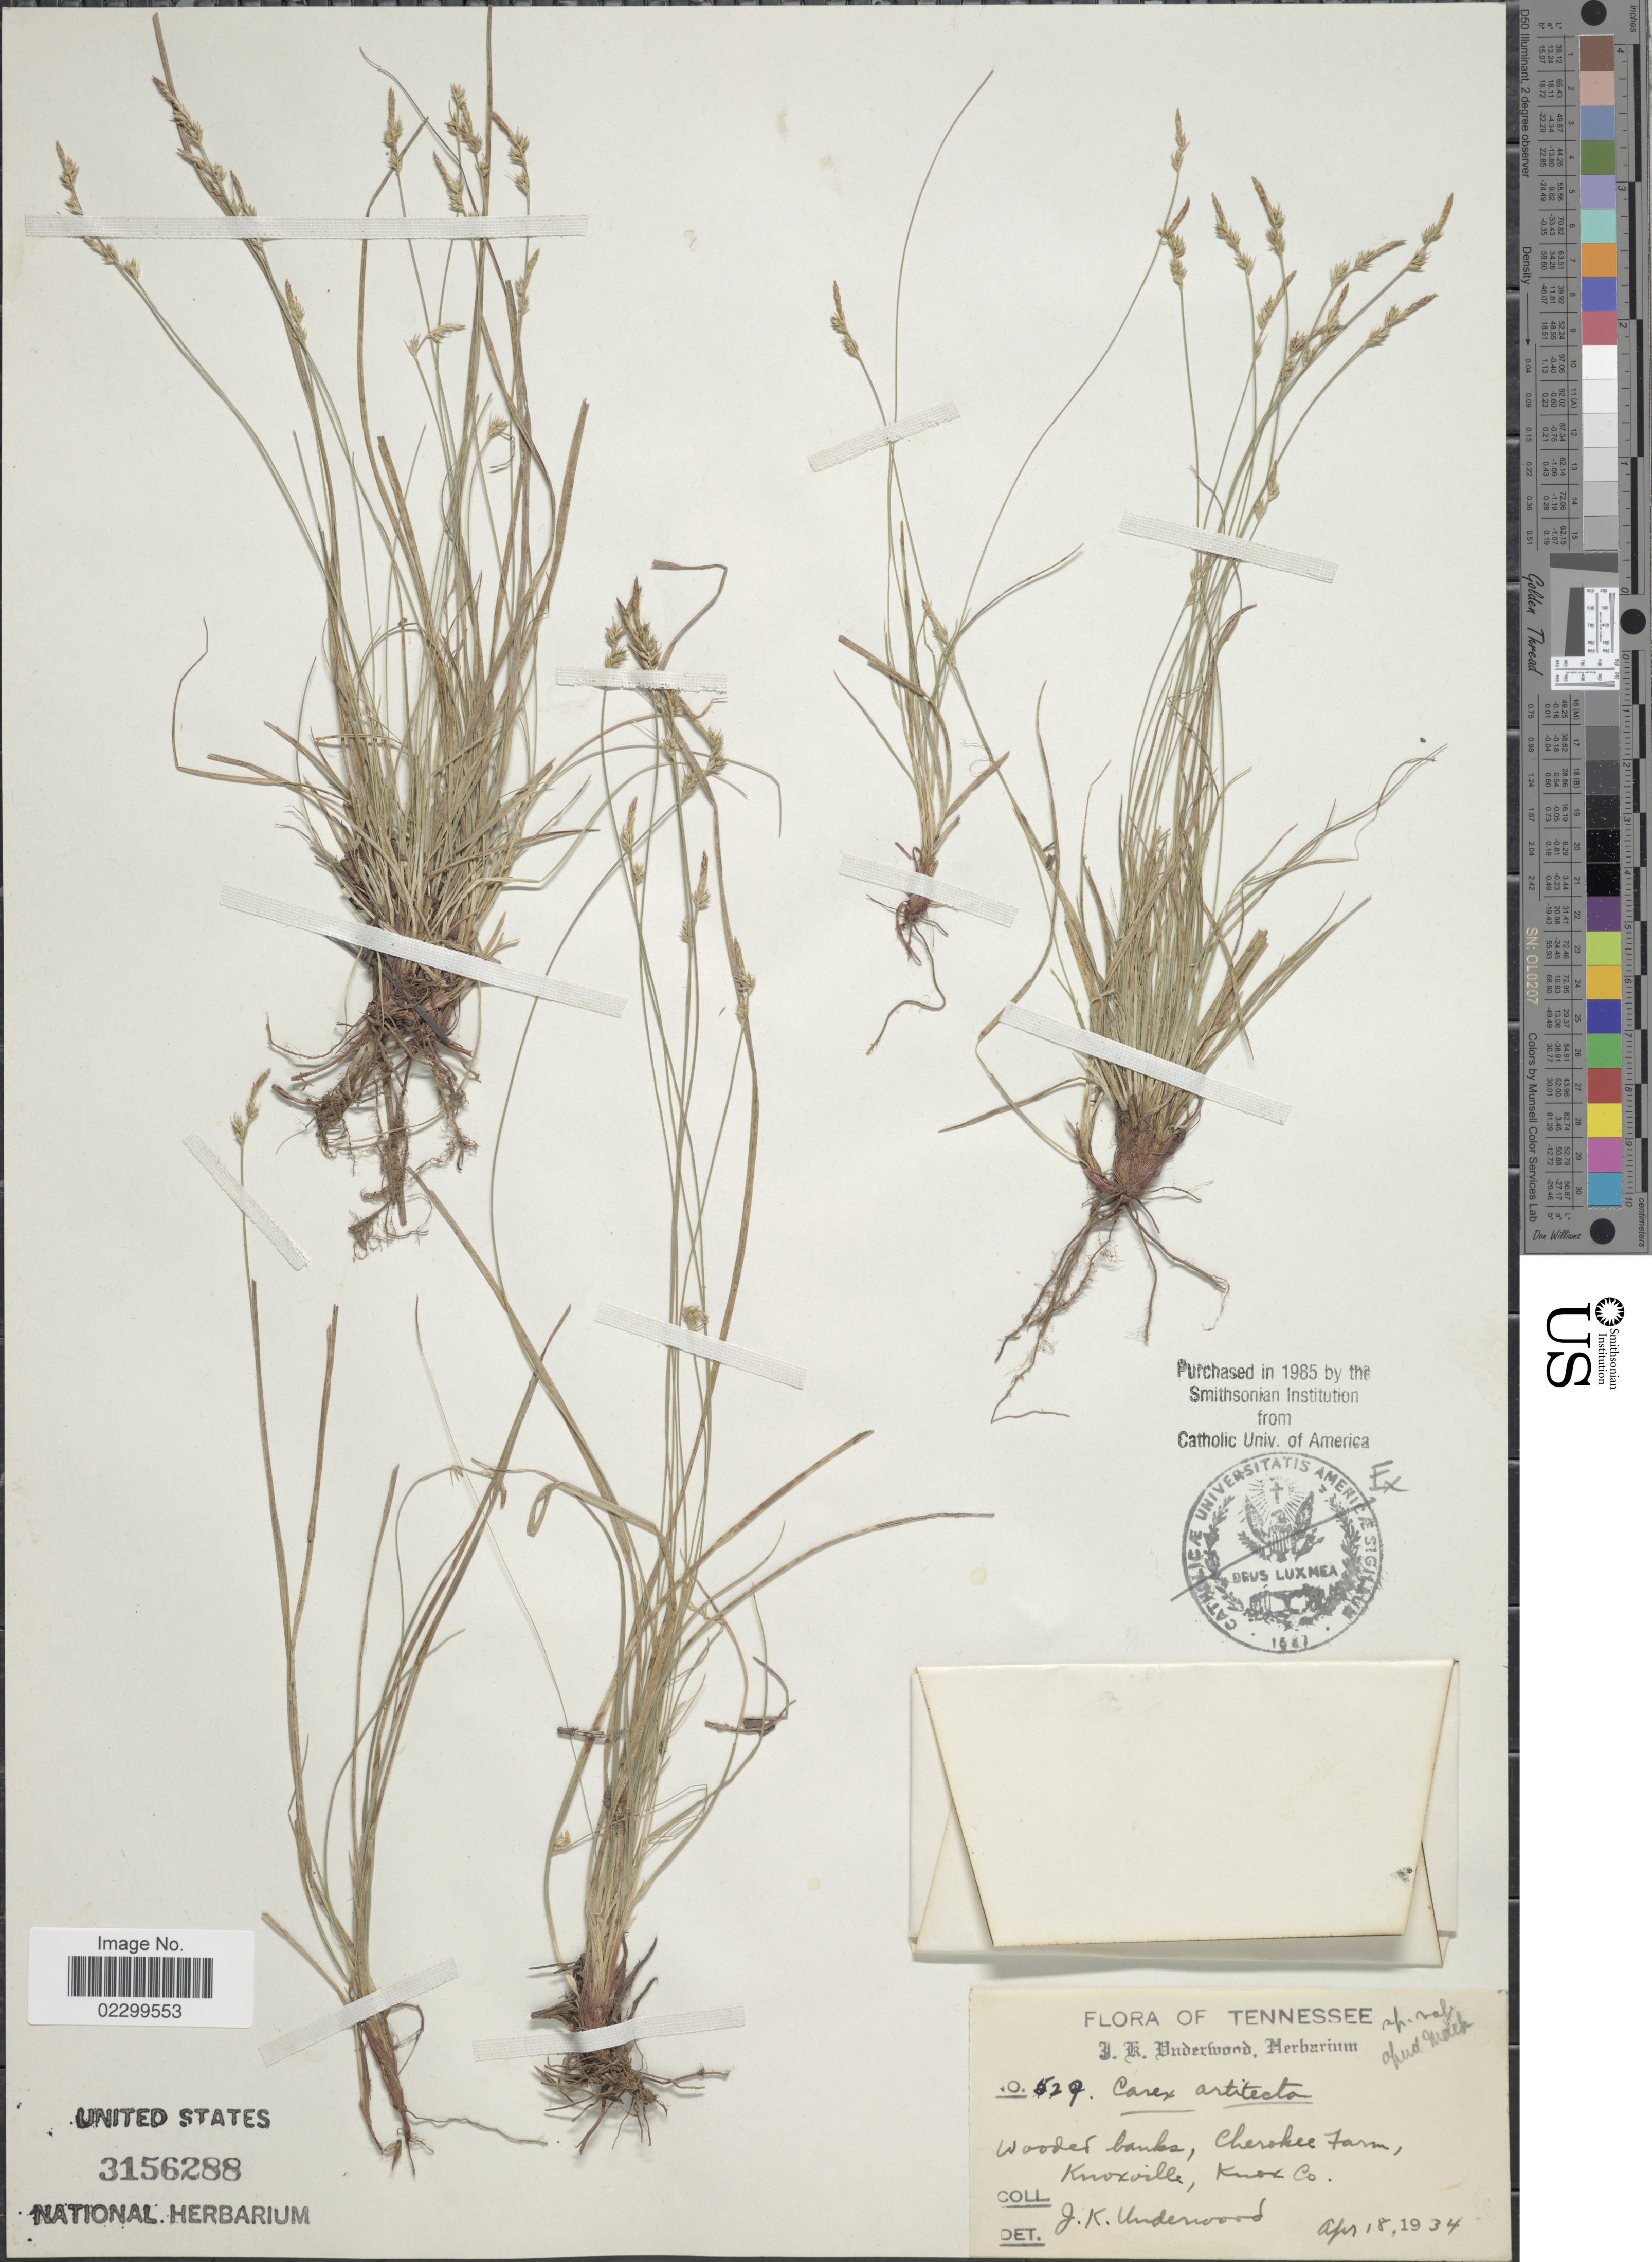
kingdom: Plantae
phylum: Tracheophyta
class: Liliopsida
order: Poales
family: Cyperaceae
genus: Carex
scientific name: Carex albicans var. albicans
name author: Willd. ex Spreng.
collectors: J. K. Underwood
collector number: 529*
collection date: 1934-04-18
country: United States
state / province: Tennessee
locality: Wooded banks, Cherokee Farm, Knoxville, Knox Co.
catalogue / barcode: US 3156288